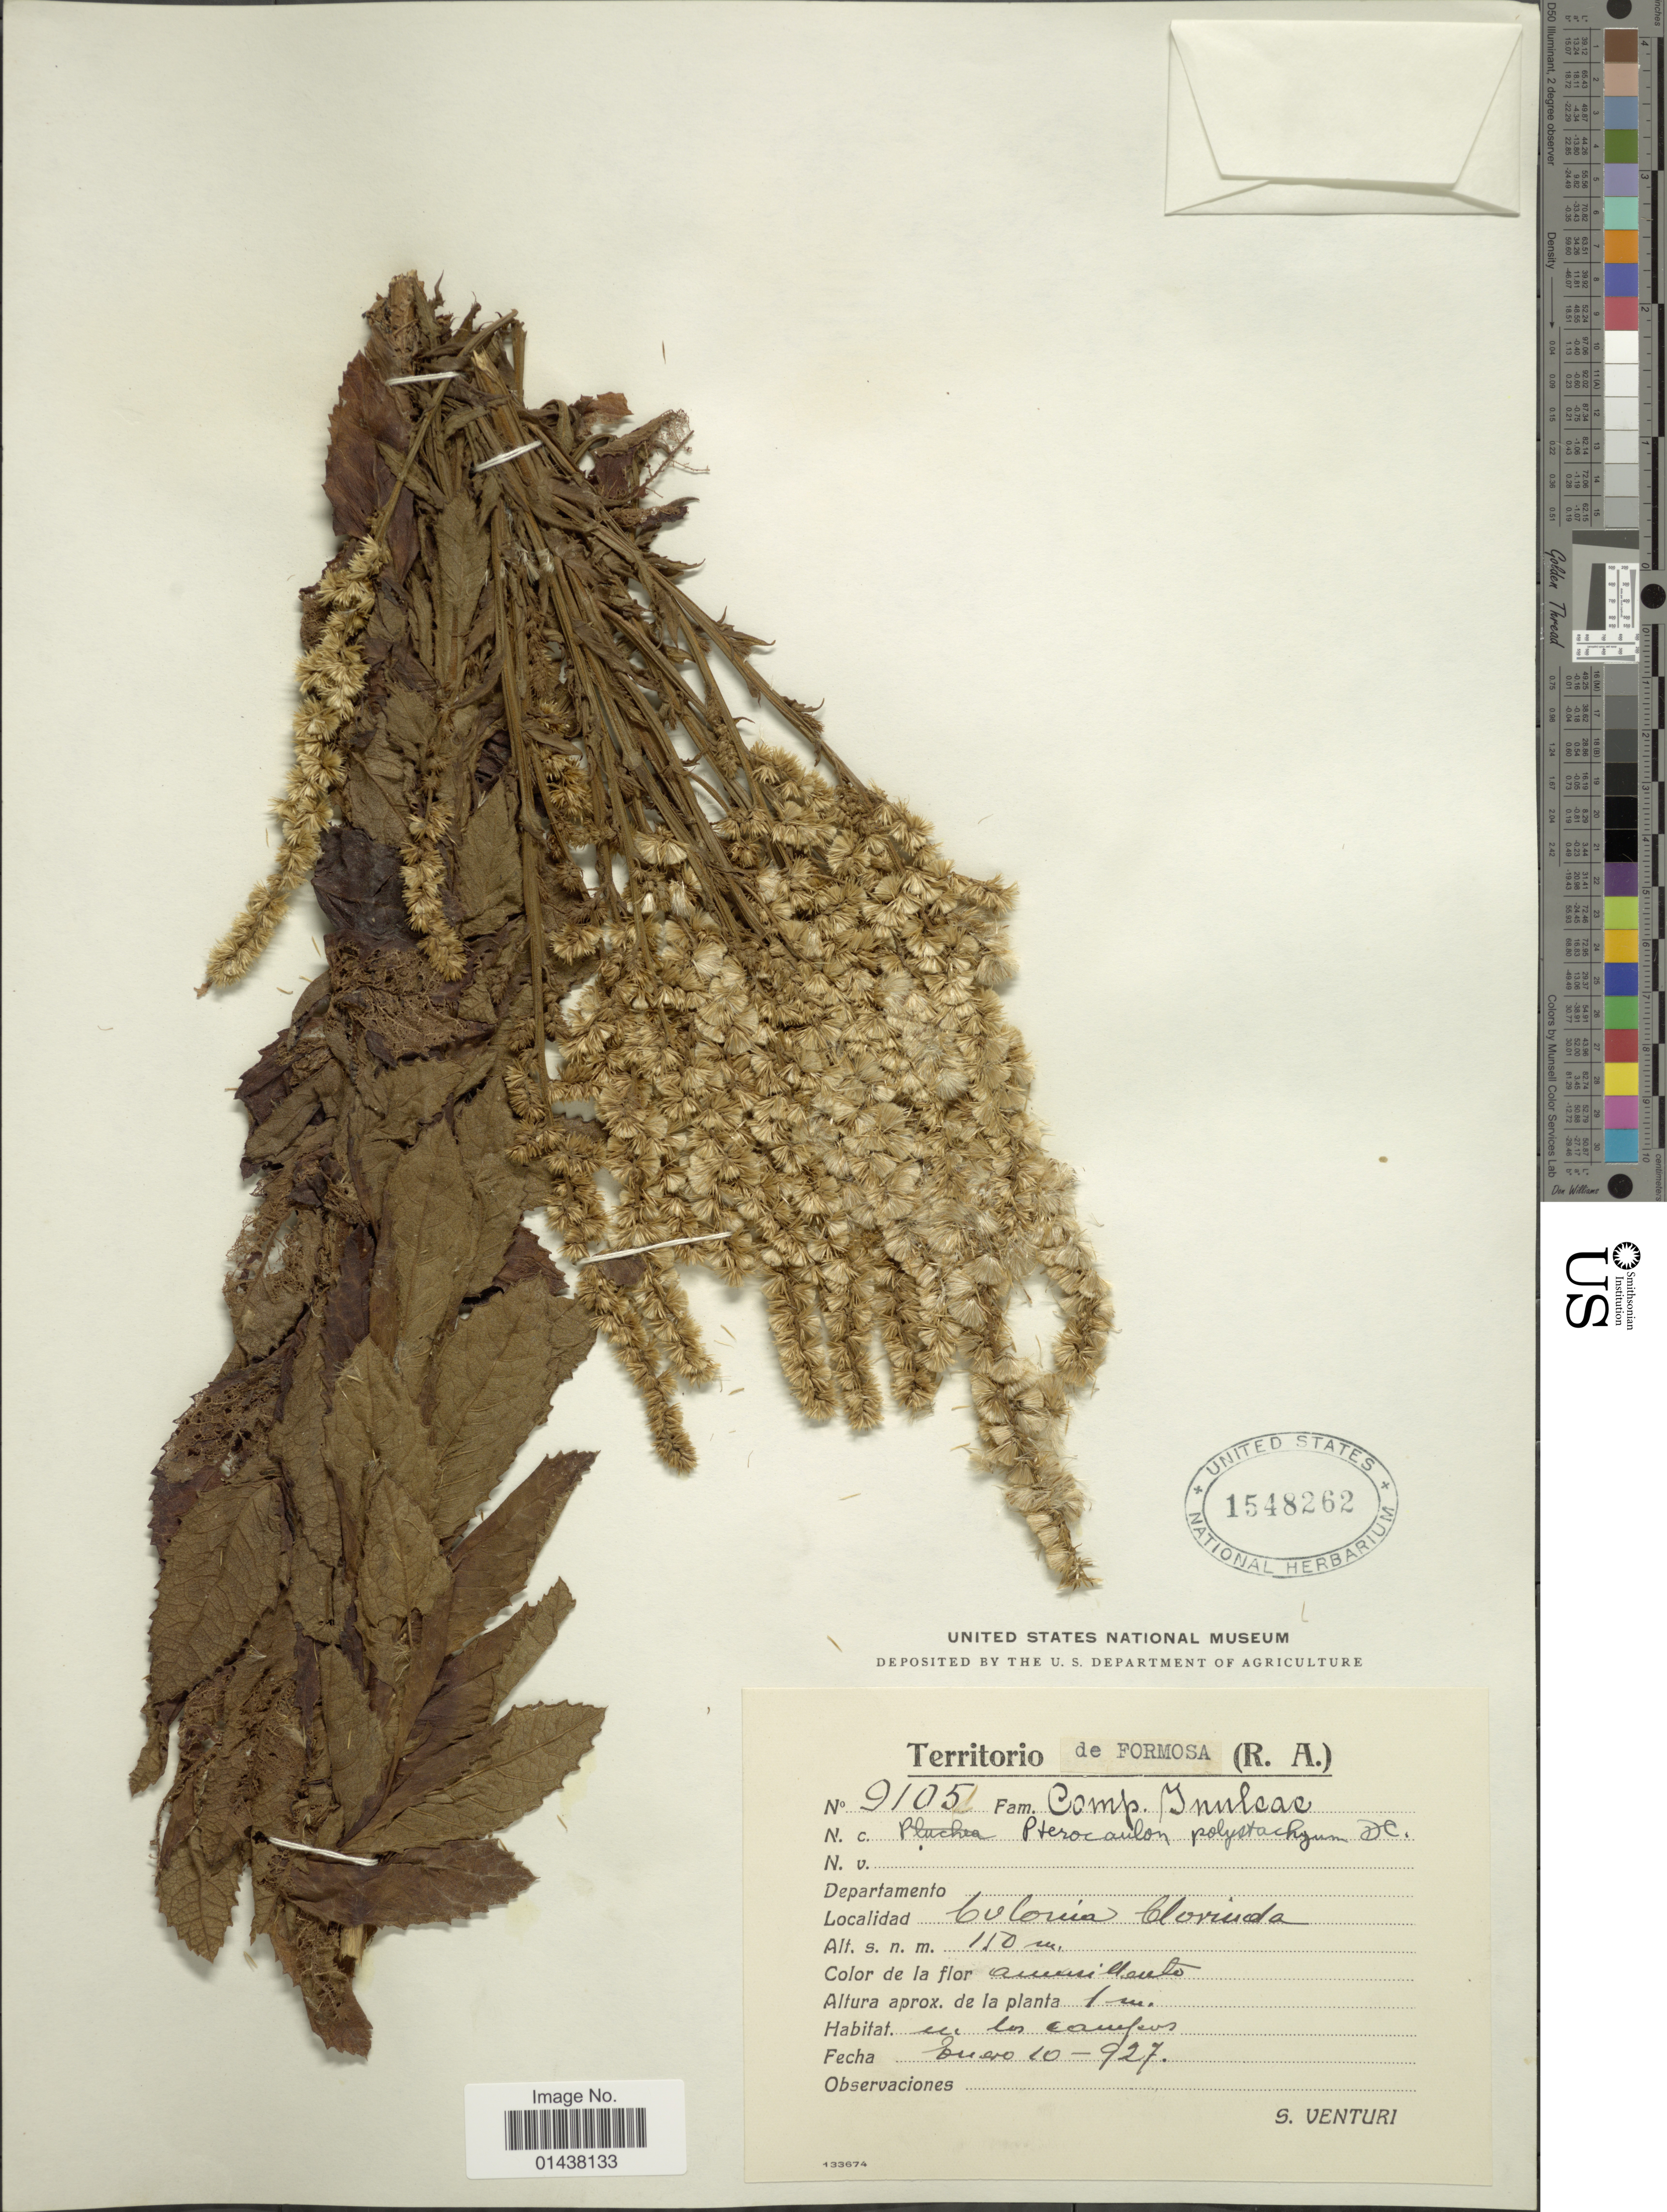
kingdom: Plantae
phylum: Tracheophyta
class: Magnoliopsida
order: Asterales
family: Asteraceae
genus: Pterocaulon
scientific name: Pterocaulon polystachyum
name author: DC.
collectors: S. Venturi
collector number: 9105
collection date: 1927-01-10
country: Argentina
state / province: Formosa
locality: Colonia Clorinda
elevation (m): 150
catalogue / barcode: US 1548262